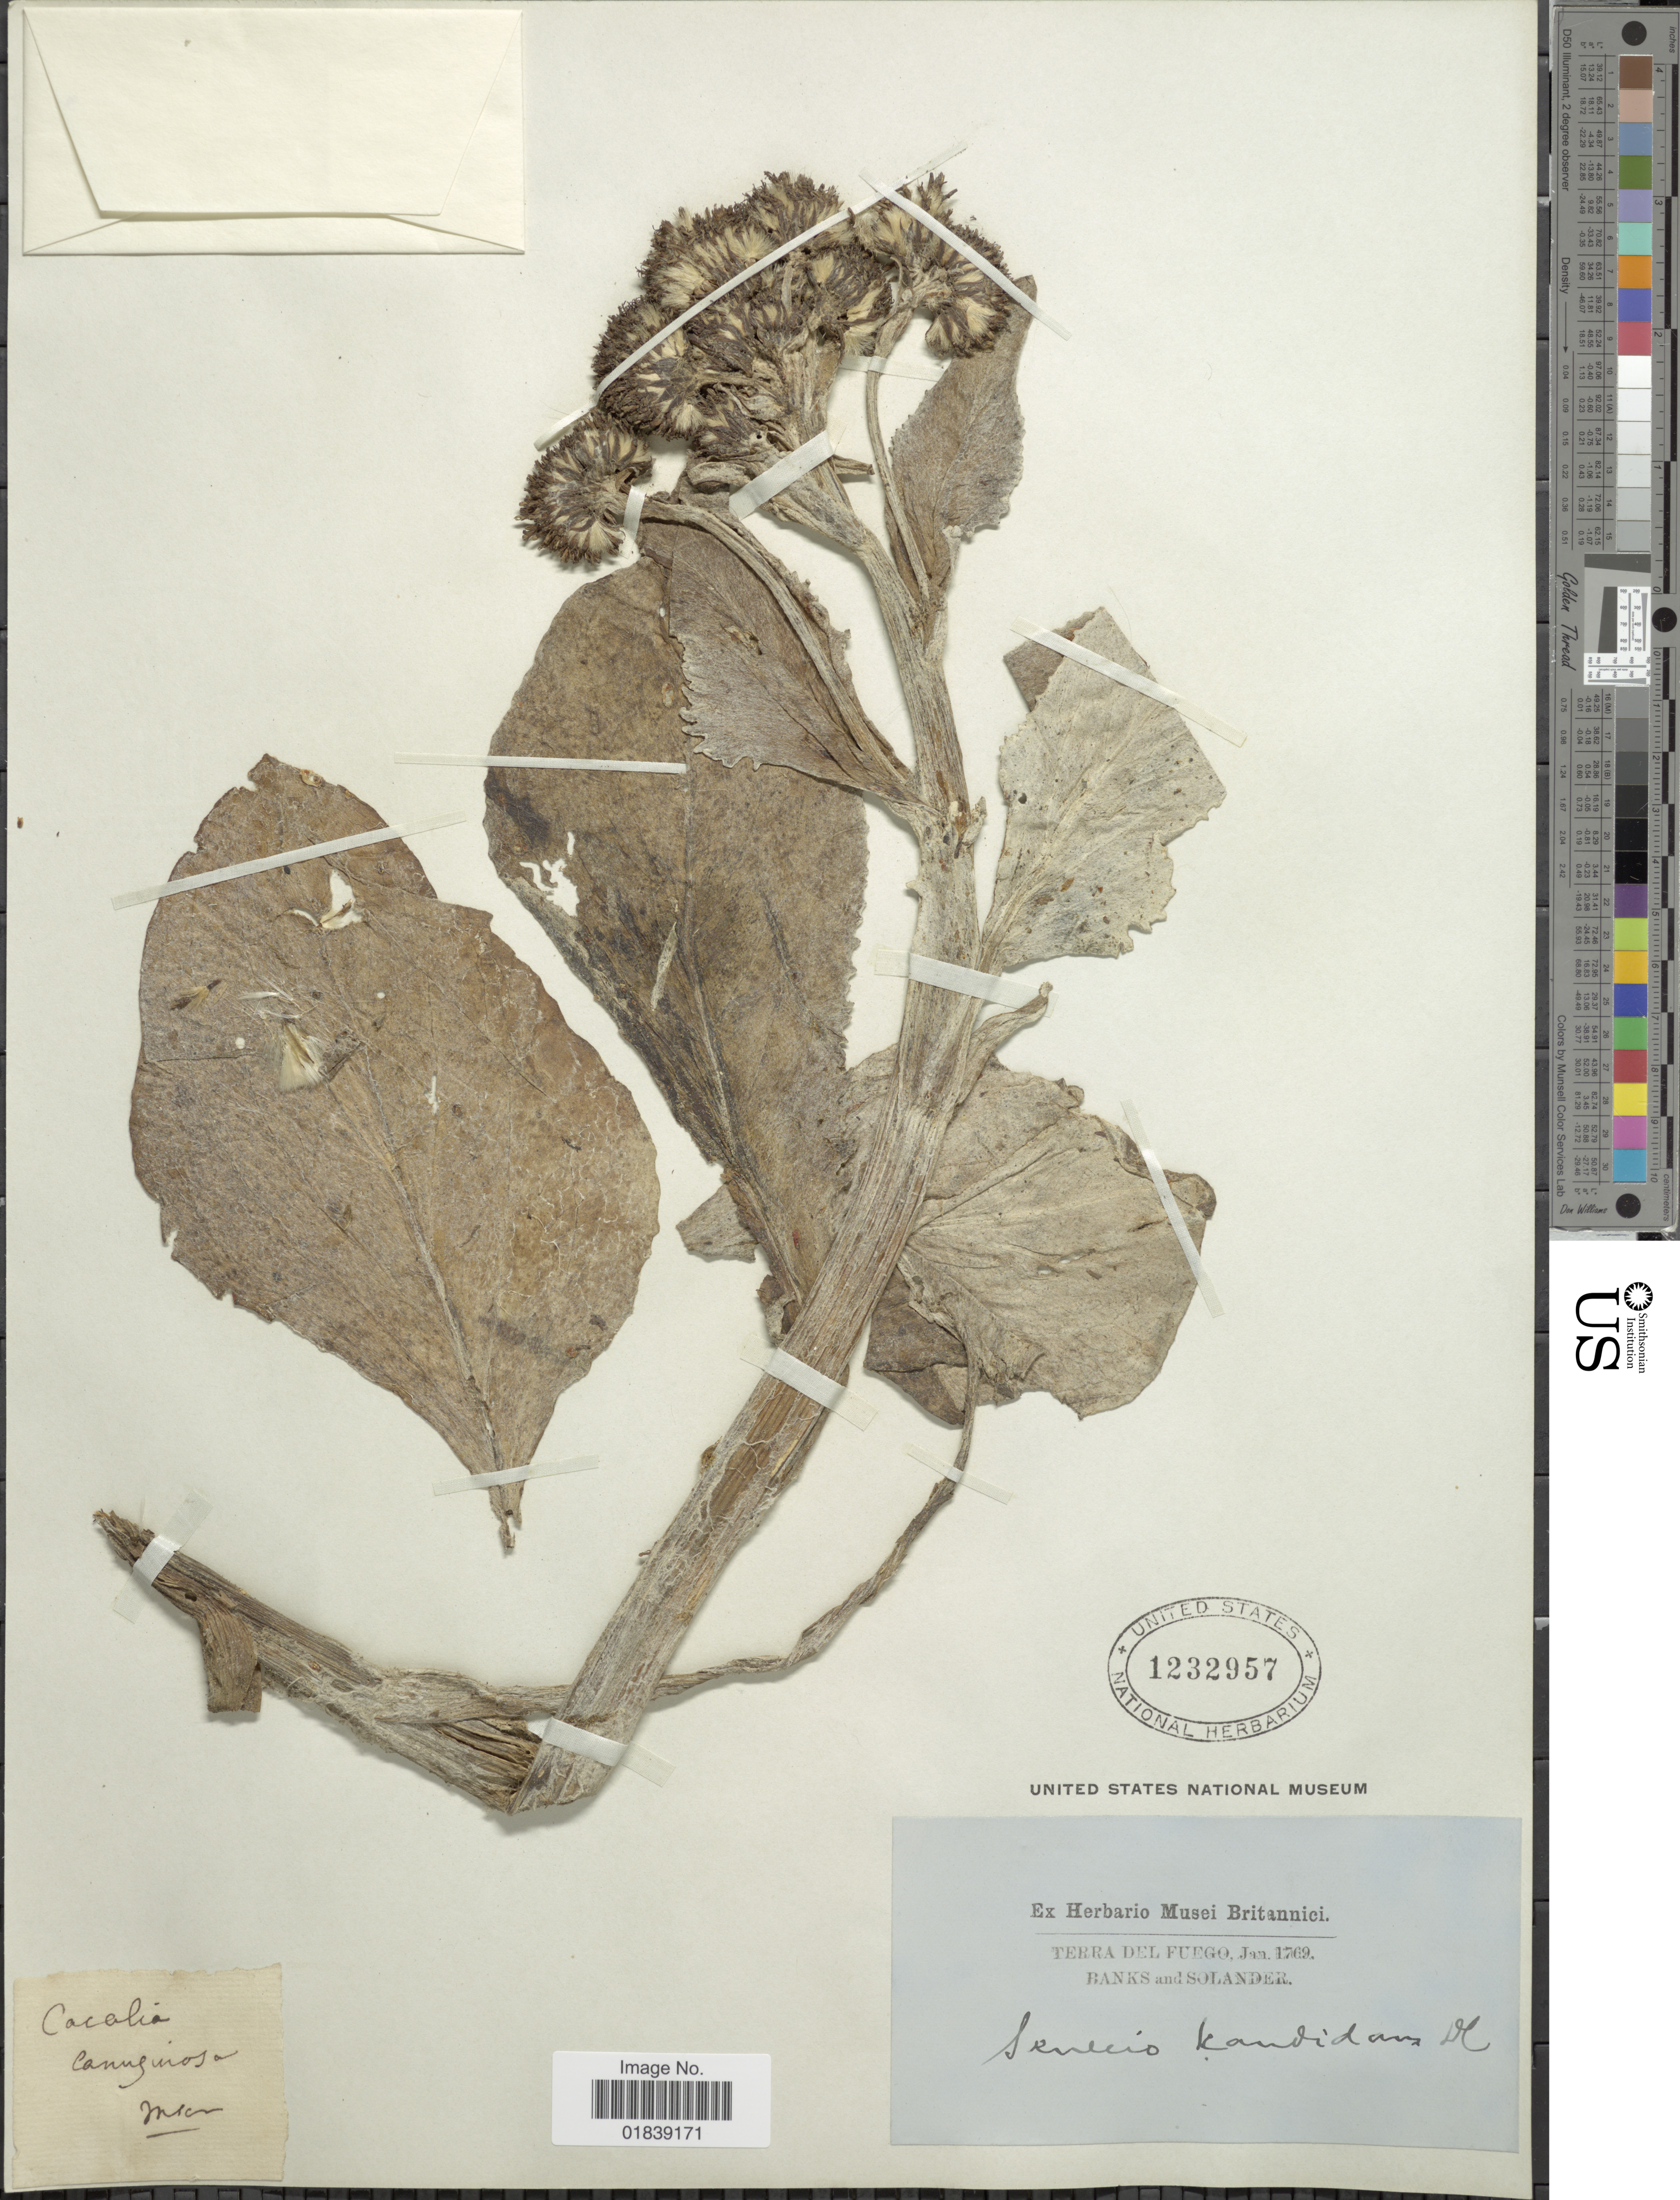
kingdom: Plantae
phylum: Tracheophyta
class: Magnoliopsida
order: Asterales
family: Asteraceae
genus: Senecio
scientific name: Senecio candidans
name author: DC.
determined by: Salomon, Luciana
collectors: J. Banks & D. C. Solander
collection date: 1769-01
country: Argentina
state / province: Tierra del Fuego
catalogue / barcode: US 1232957